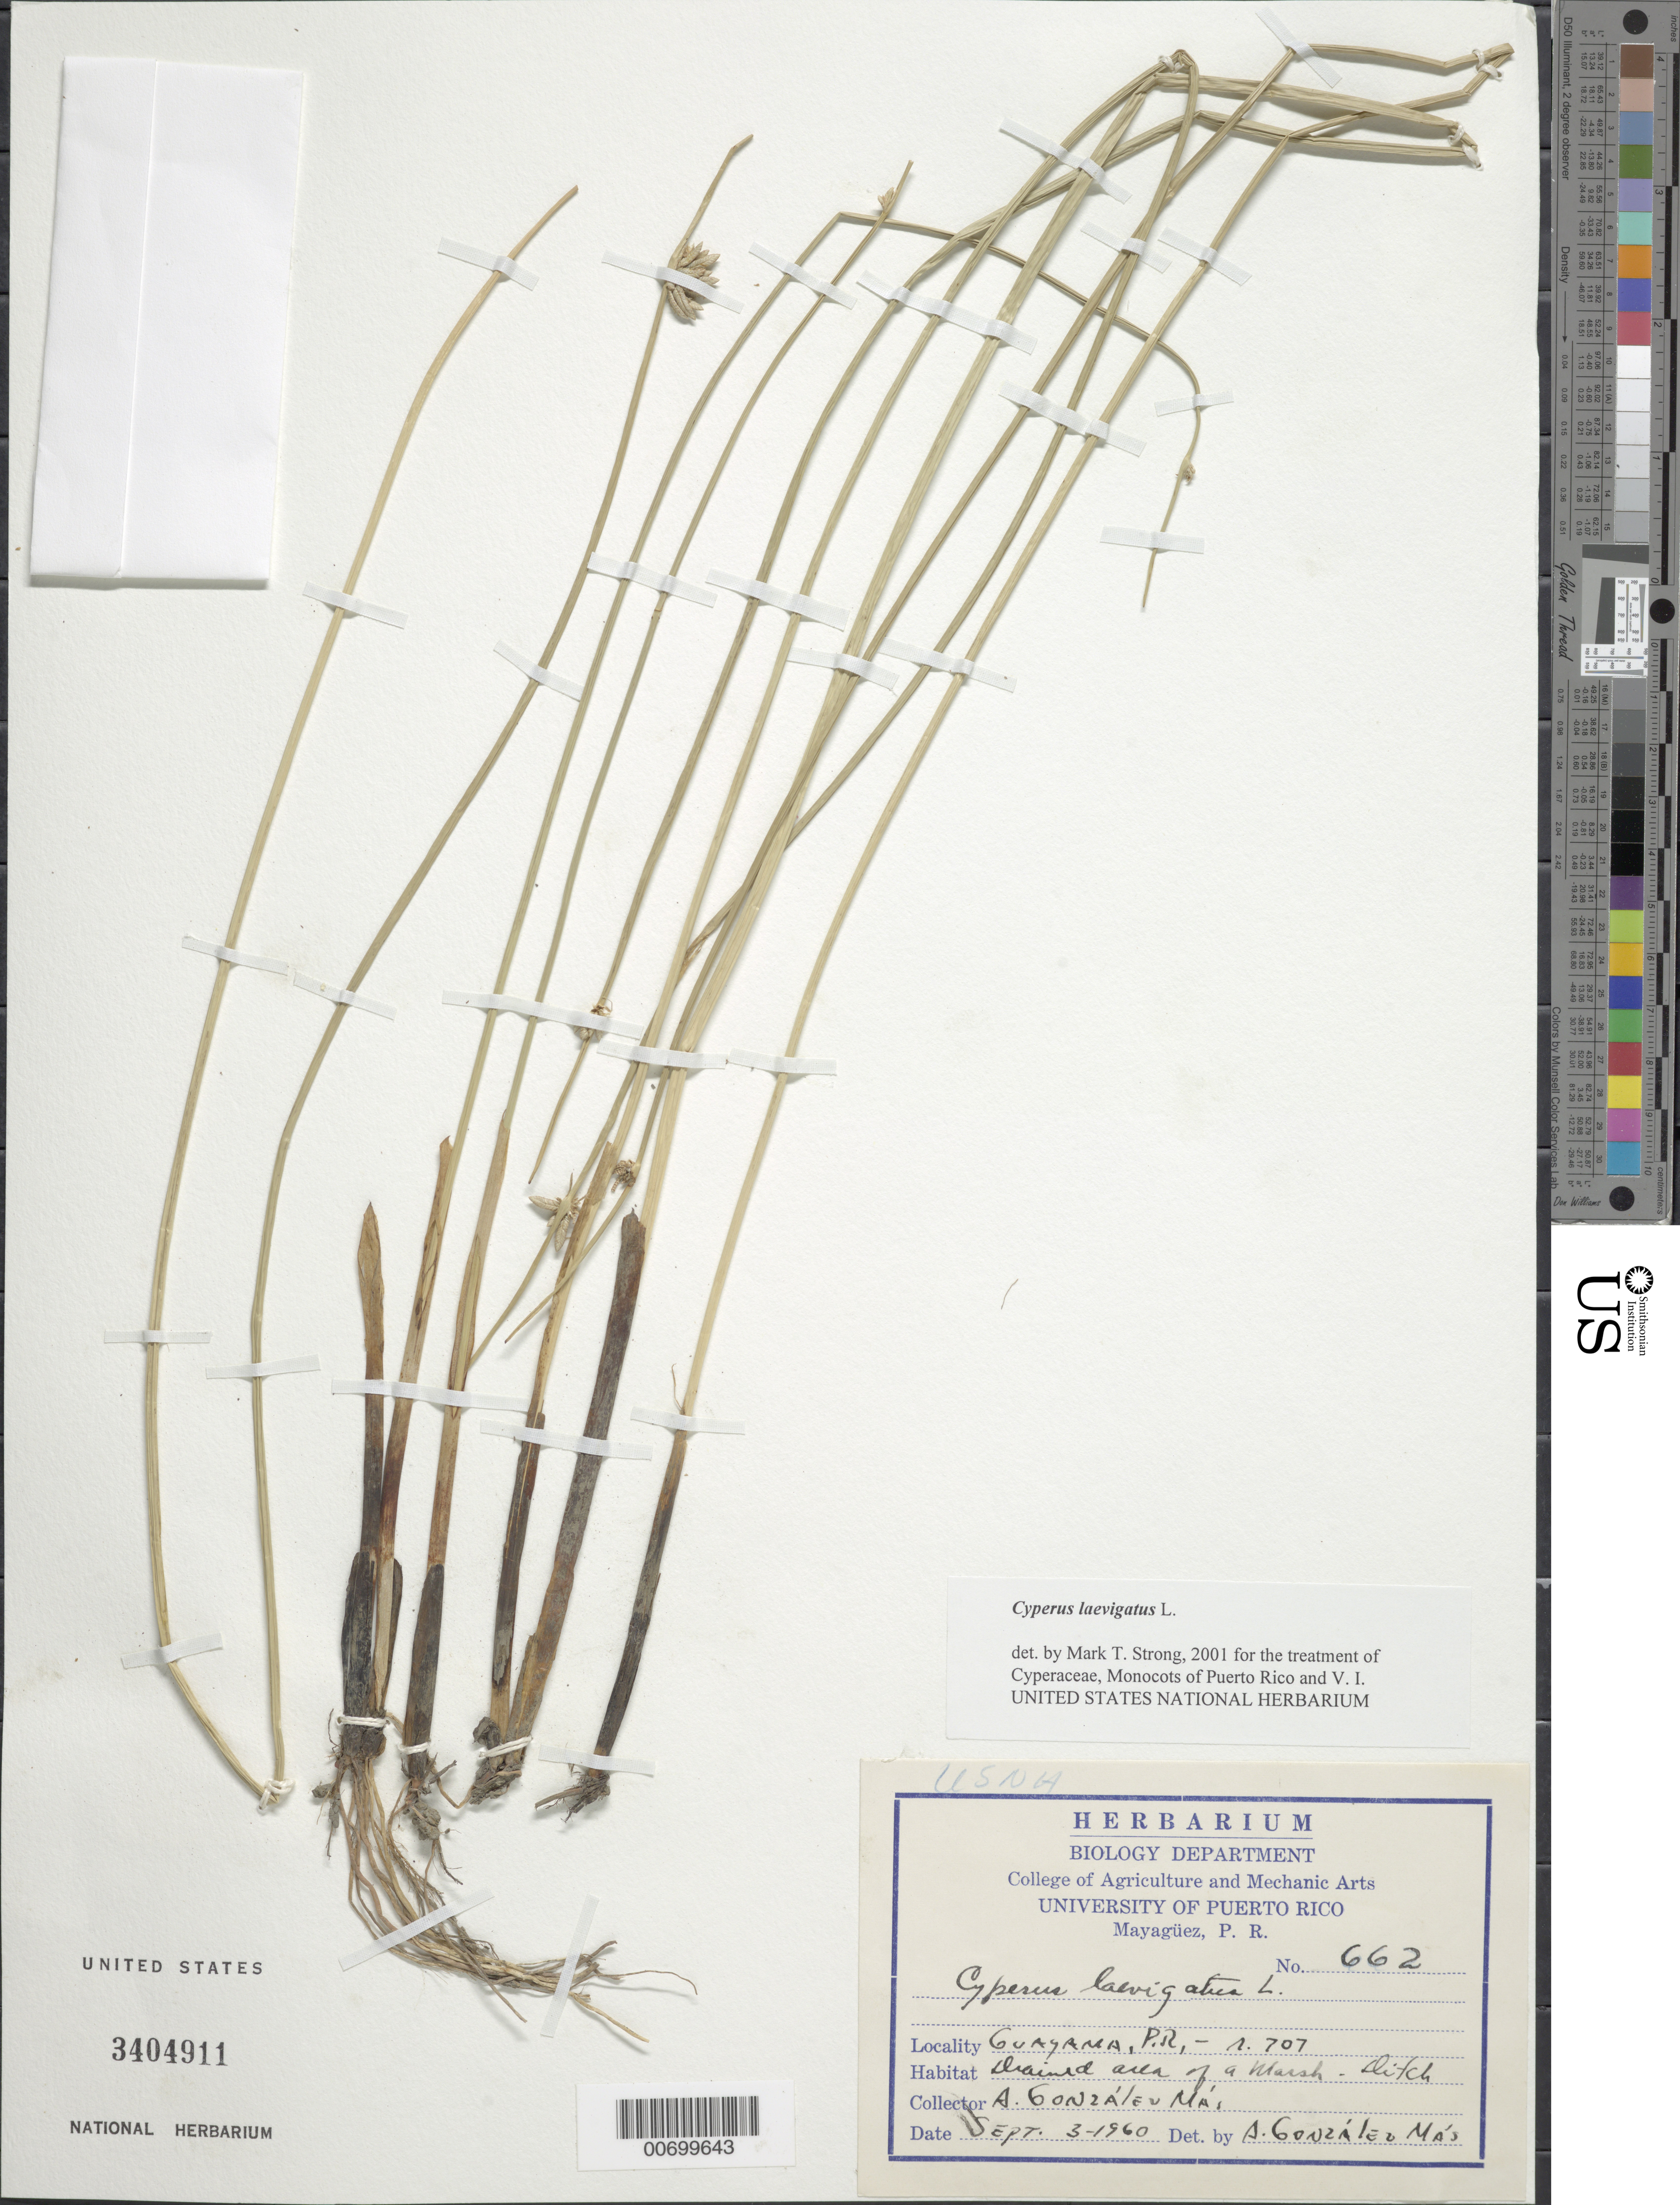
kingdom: Plantae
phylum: Tracheophyta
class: Liliopsida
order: Poales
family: Cyperaceae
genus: Cyperus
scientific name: Cyperus laevigatus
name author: L.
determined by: Strong, M. T., (US), Smithsonian Institution - National Museum of Natural History (UNITED STATES)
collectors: A. González Más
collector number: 662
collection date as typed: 03 Sep 1960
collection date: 1960-09-03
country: Puerto Rico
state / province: Guayama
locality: Guayama: Rd. 707.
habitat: Drained area of a marsh; ditch.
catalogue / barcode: US 3404911